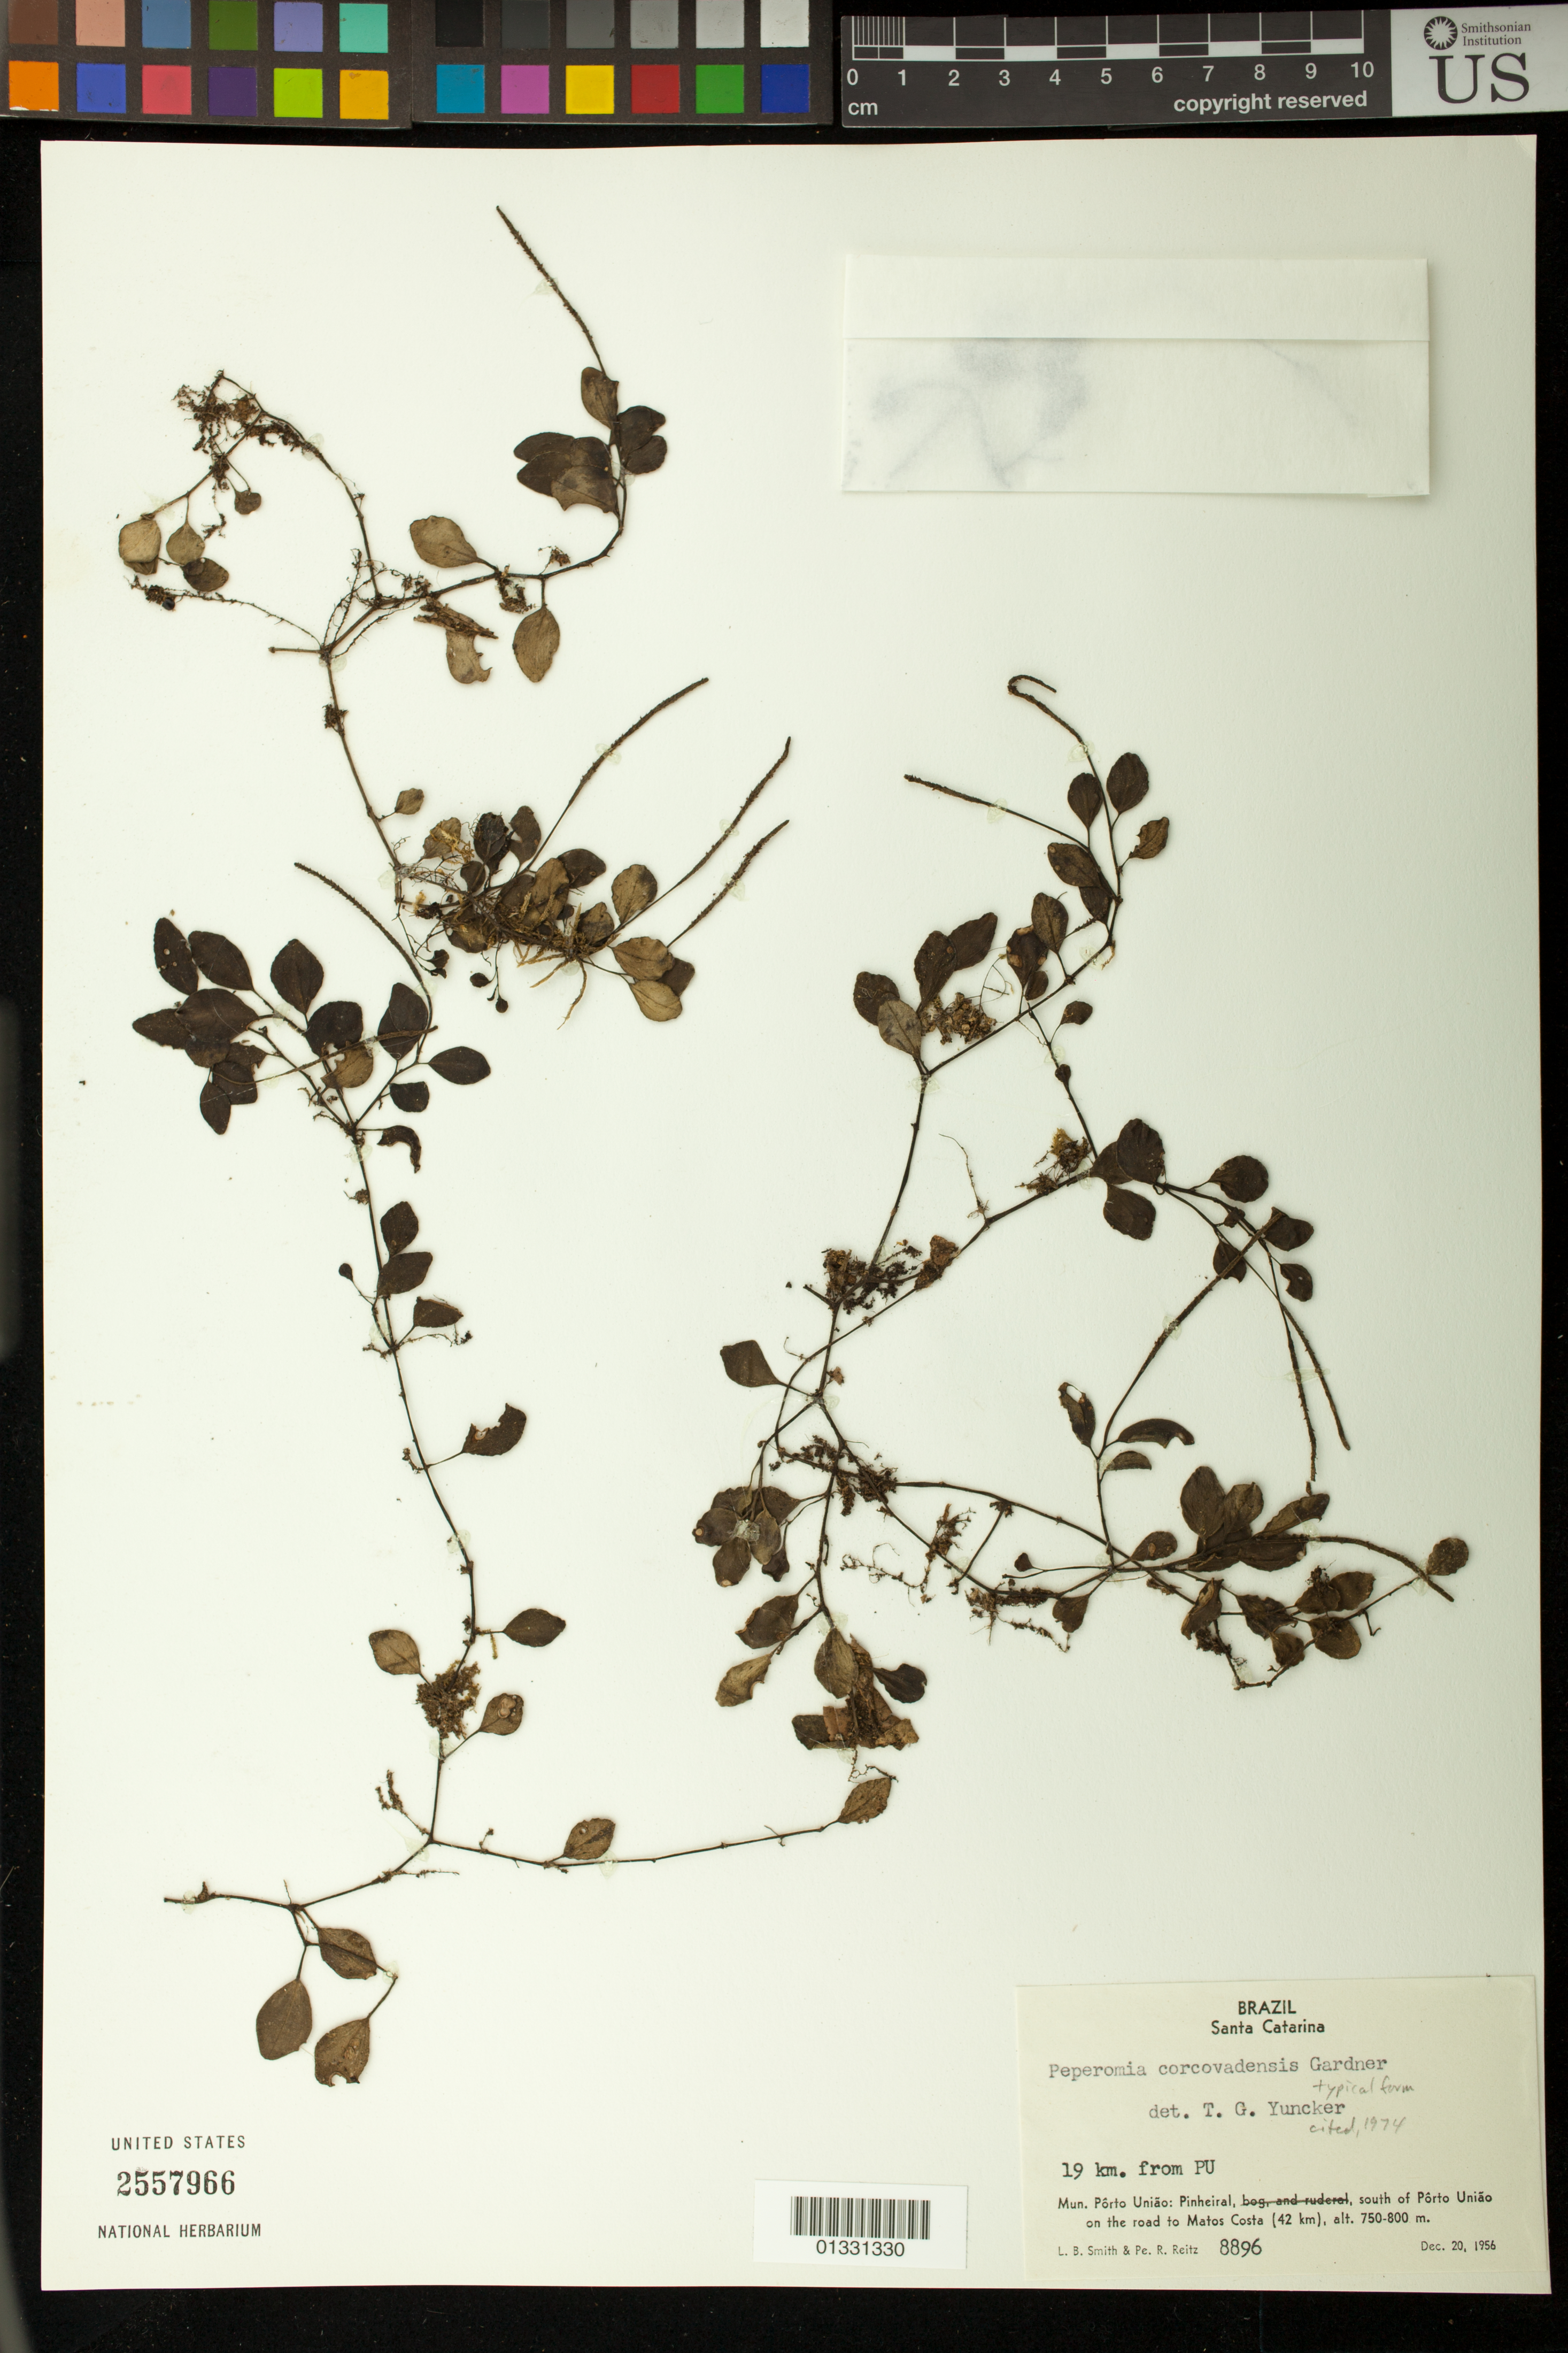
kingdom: Plantae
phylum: Tracheophyta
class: Magnoliopsida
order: Piperales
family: Piperaceae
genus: Peperomia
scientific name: Peperomia corcovadensis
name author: Gardner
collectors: L. Smith & R. Reitz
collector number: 8896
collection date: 1956-12-20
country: Brazil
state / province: Santa Catarina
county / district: Pôrto União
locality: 19 km from PU. South of Pôrto União on the road to Matos Costa (42 km)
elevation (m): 750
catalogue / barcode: US 2557966